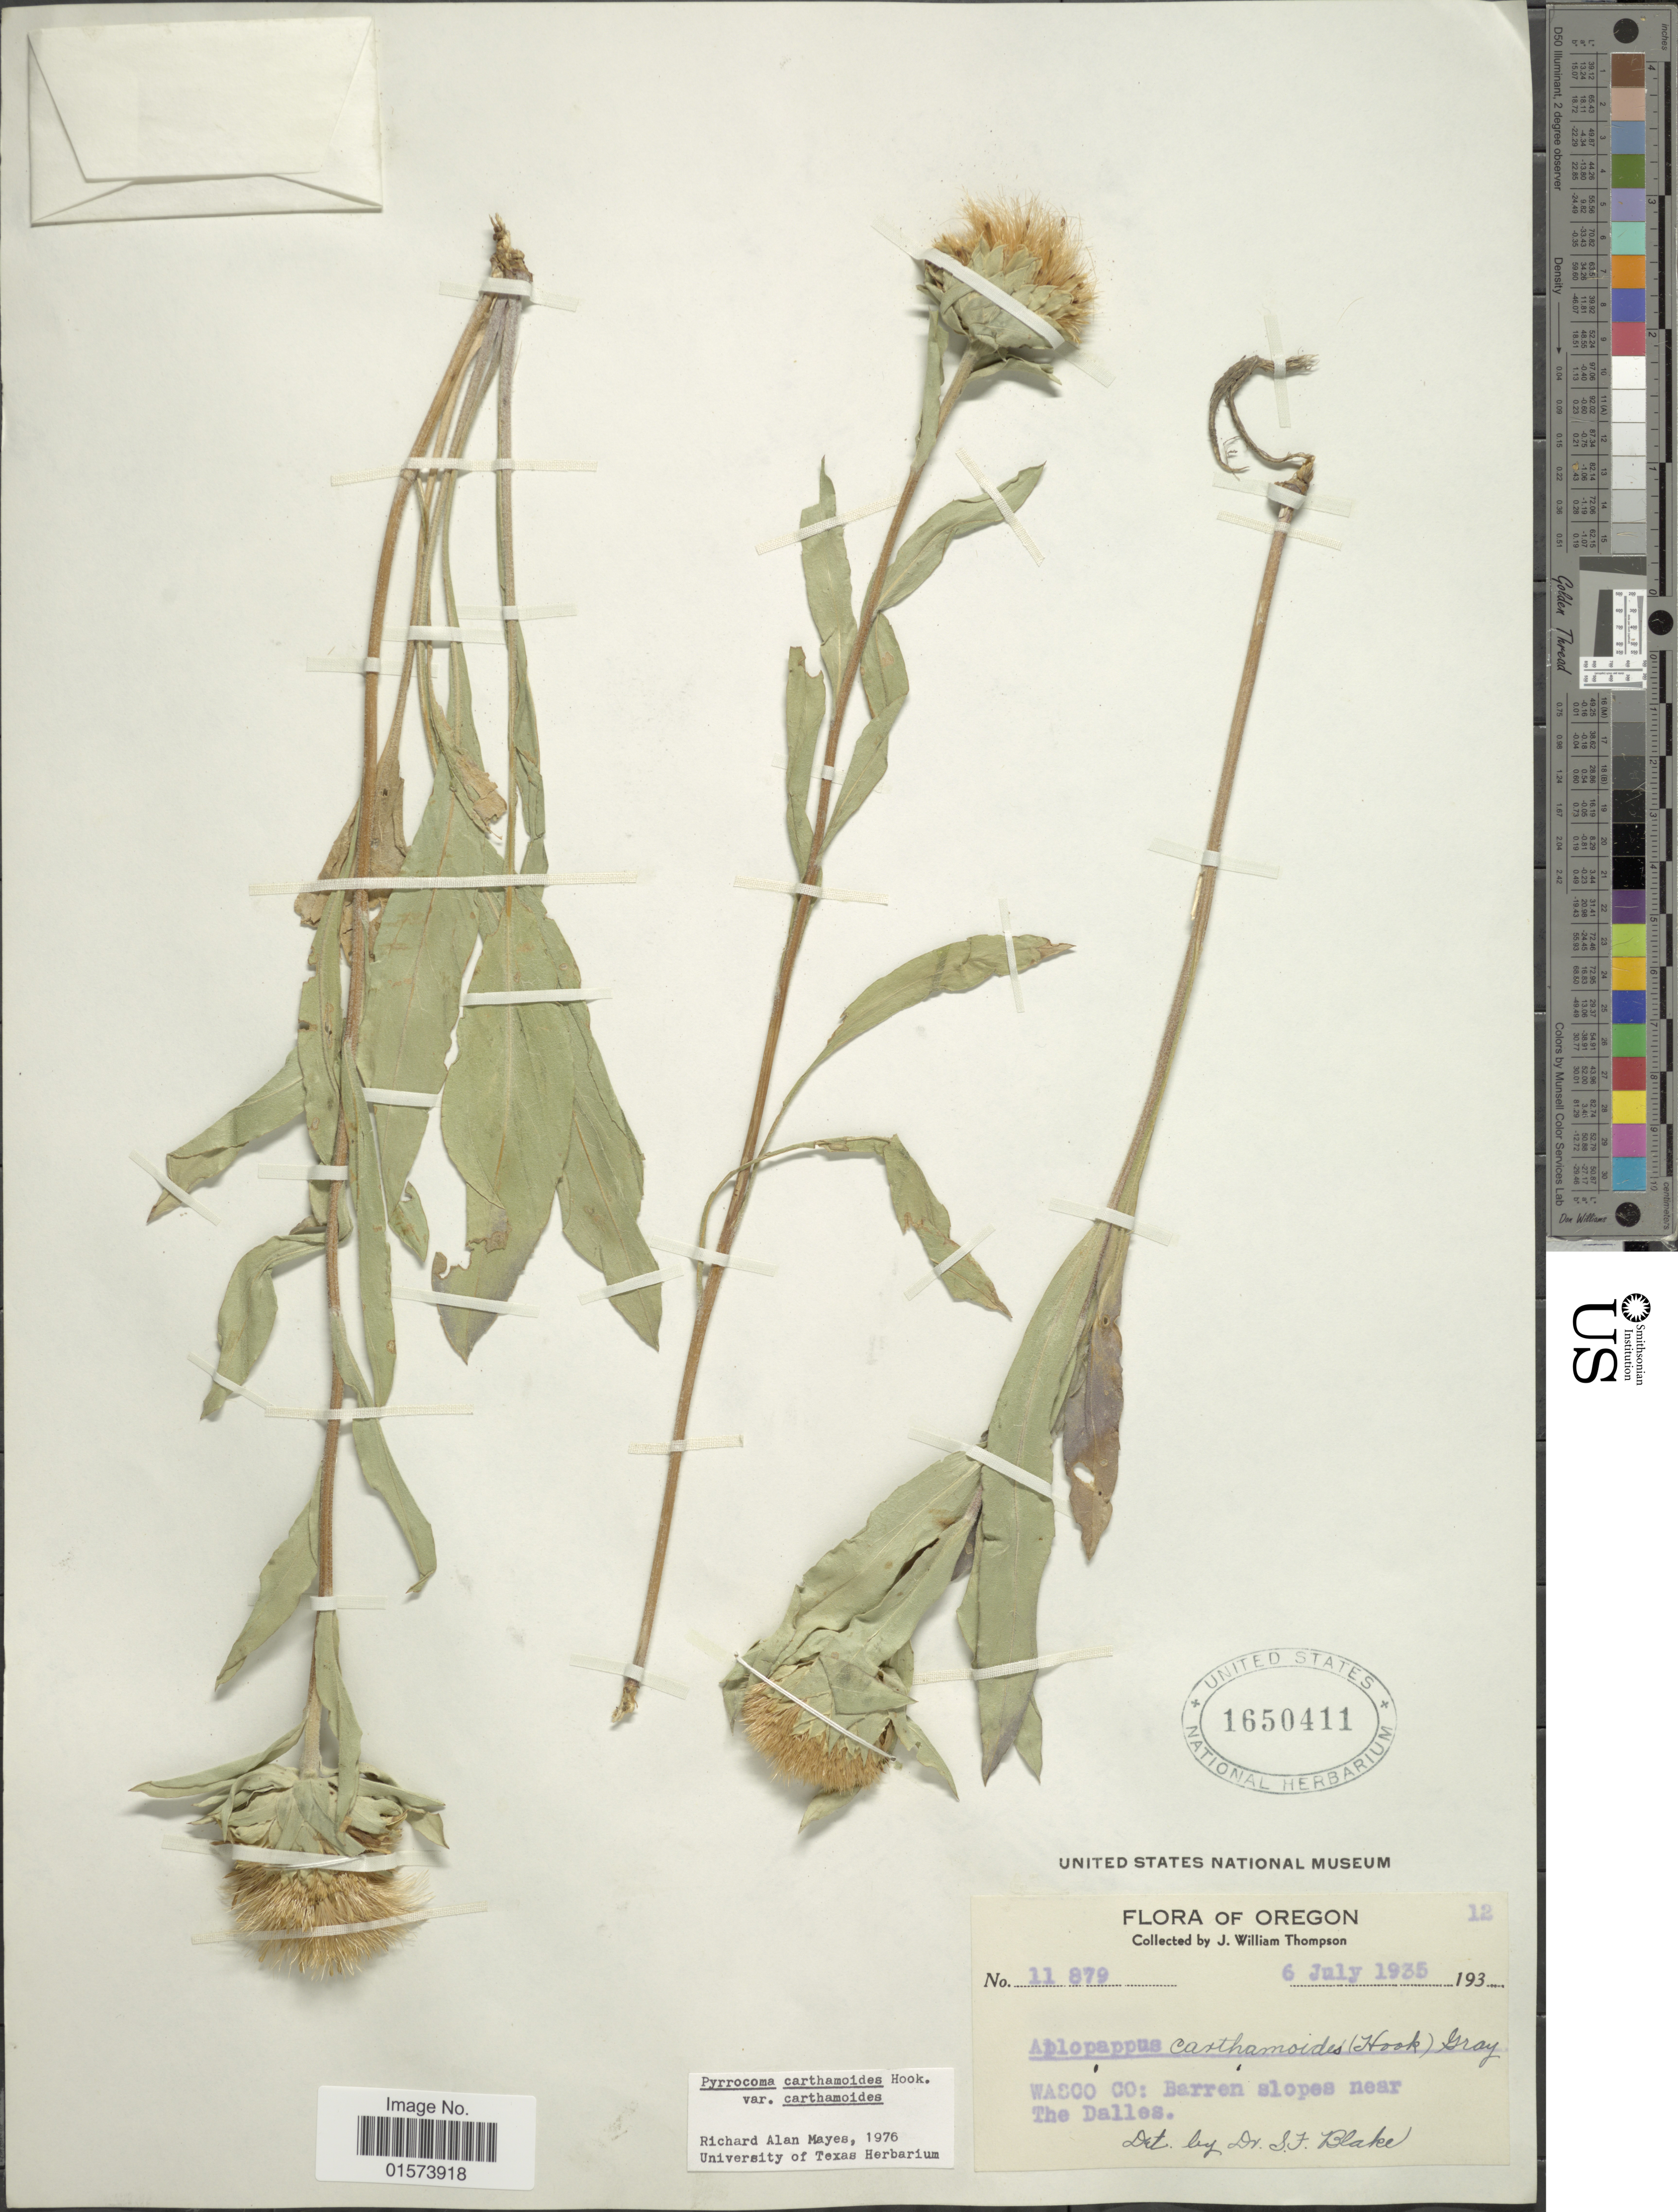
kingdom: Plantae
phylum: Tracheophyta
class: Magnoliopsida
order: Asterales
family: Asteraceae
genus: Pyrrocoma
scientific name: Pyrrocoma carthamoides var. carthamoides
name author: Hook.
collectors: J. W. Thompson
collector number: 11879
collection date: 1935-07-06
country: United States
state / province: Oregon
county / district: Wasco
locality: Wasco Co: barren slopes near The Dalles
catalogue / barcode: US 1650411